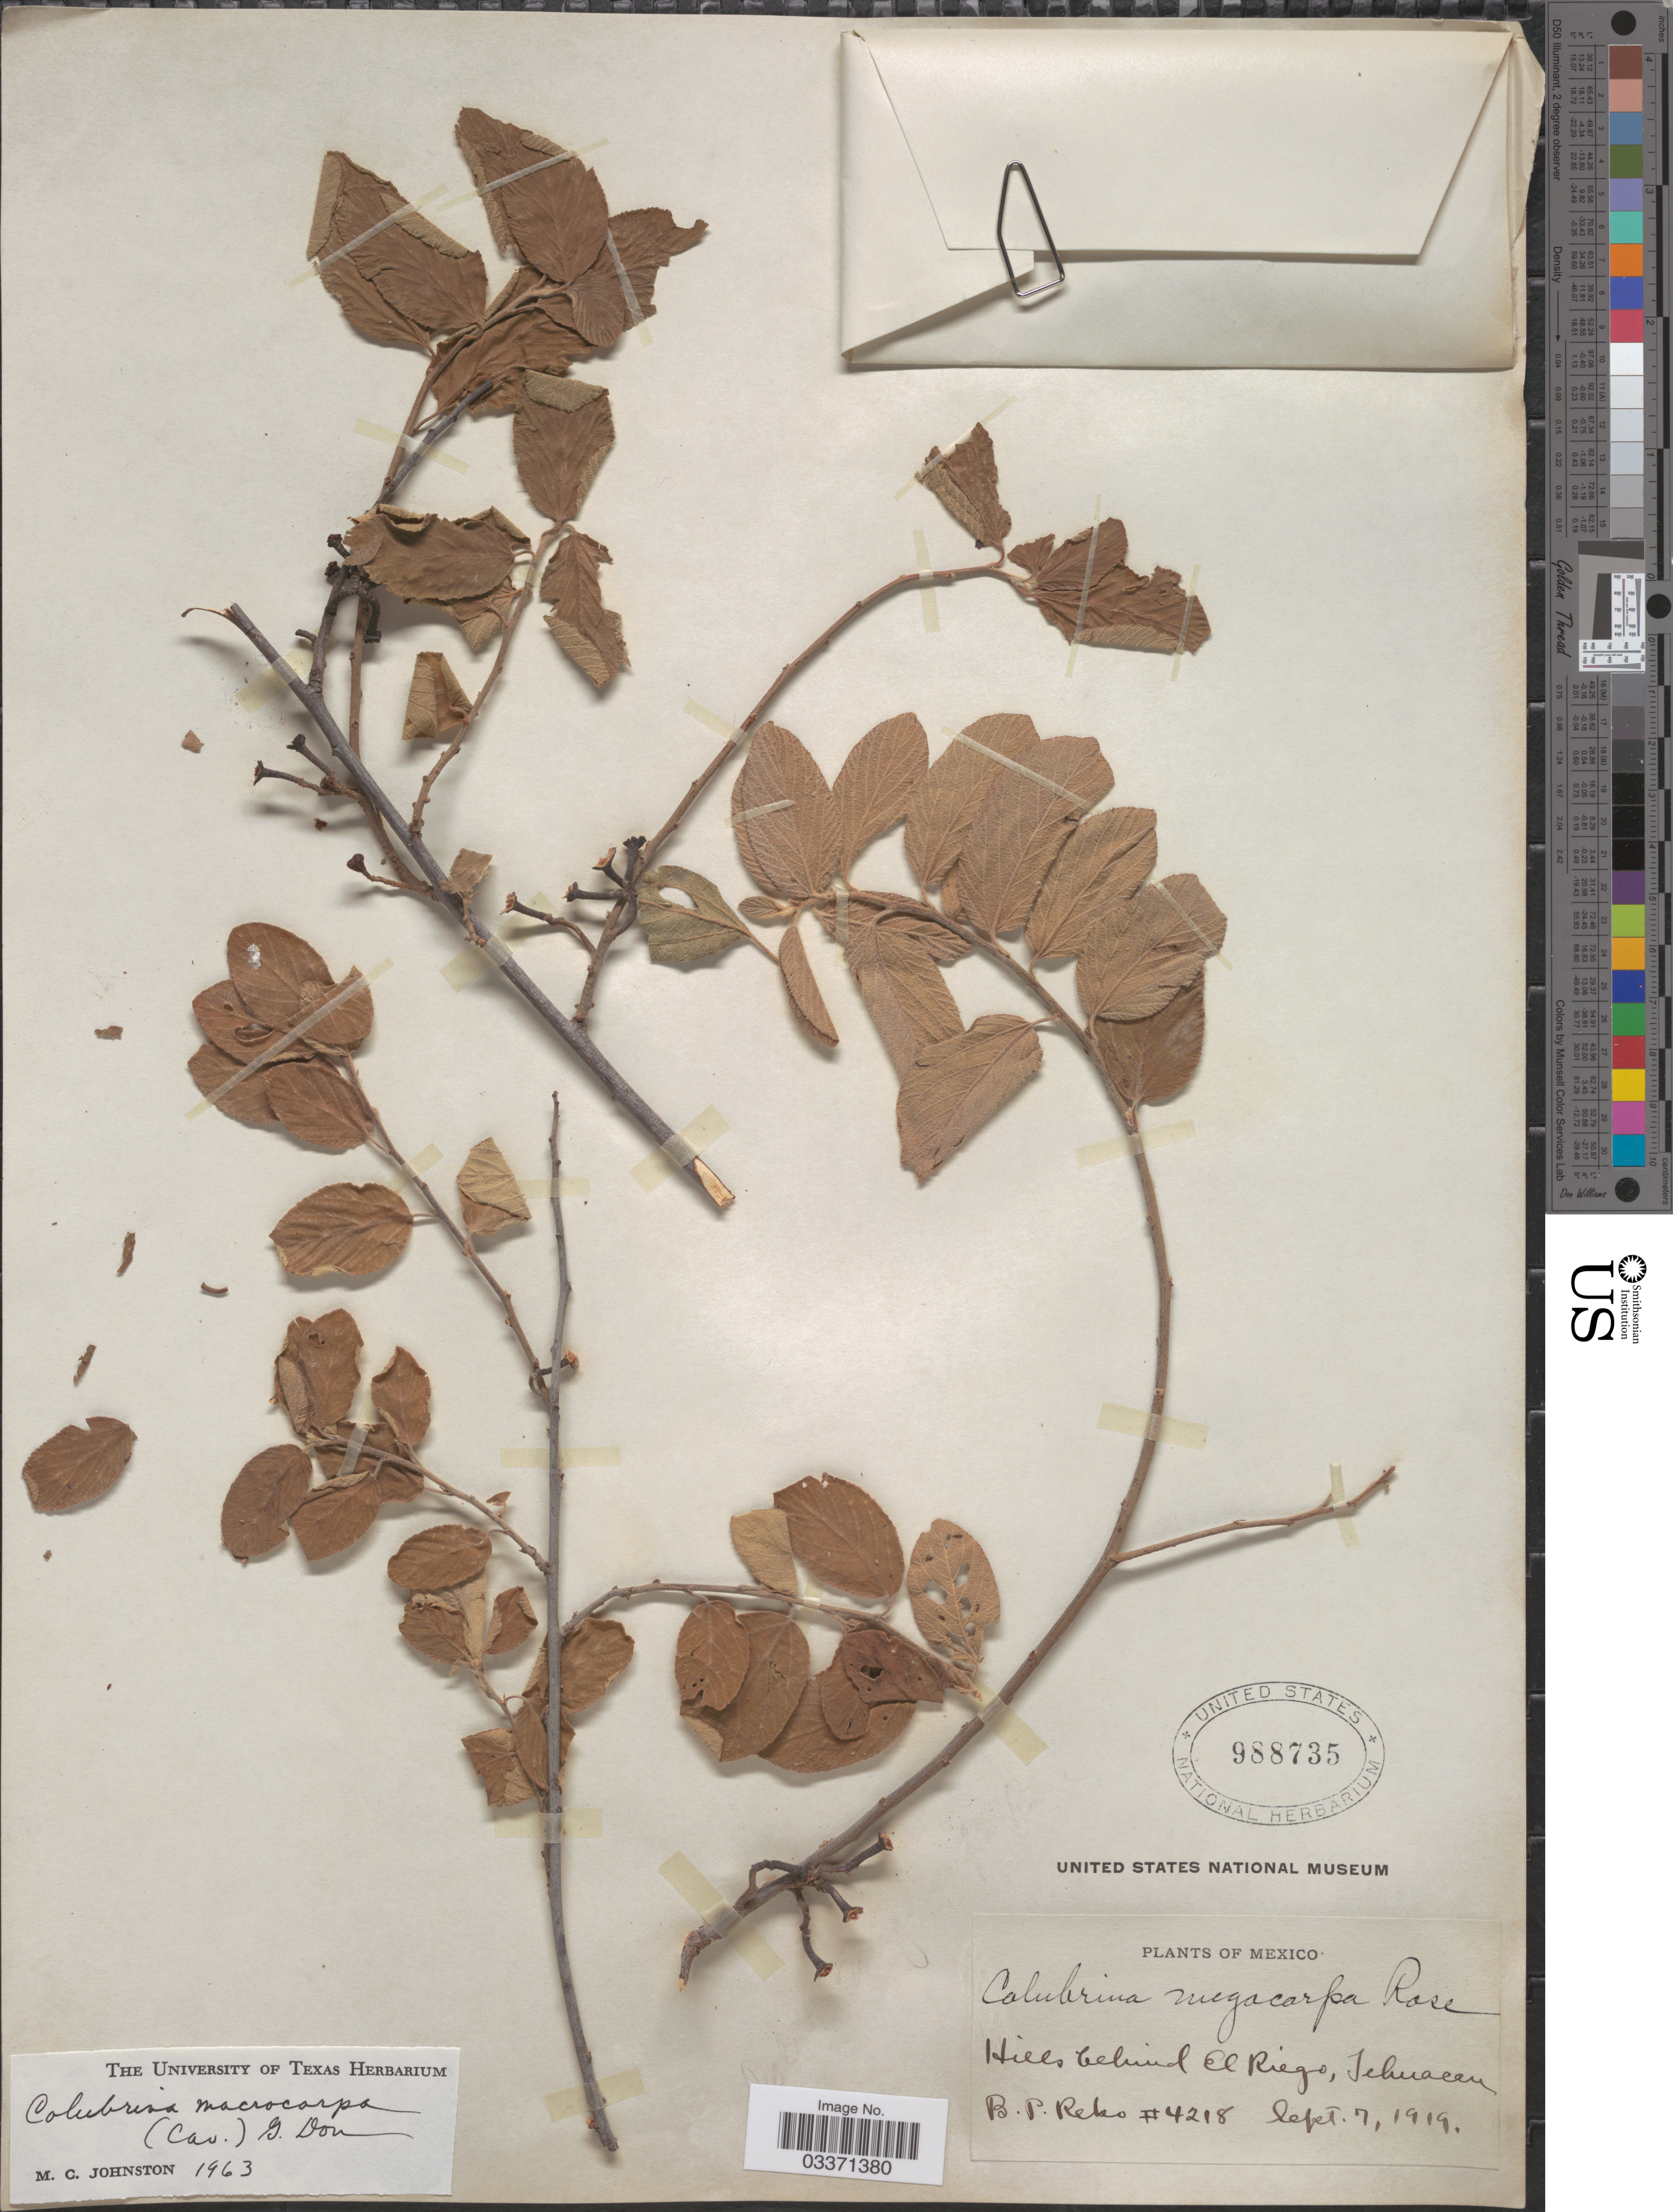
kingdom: Plantae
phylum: Tracheophyta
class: Magnoliopsida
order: Rosales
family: Rhamnaceae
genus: Colubrina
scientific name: Colubrina macrocarpa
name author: (Cav.) G. Don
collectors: B. P. Reko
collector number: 4218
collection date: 1919-09-07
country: Mexico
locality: Hills behind El Riego, Tehuacan.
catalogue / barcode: US 988735